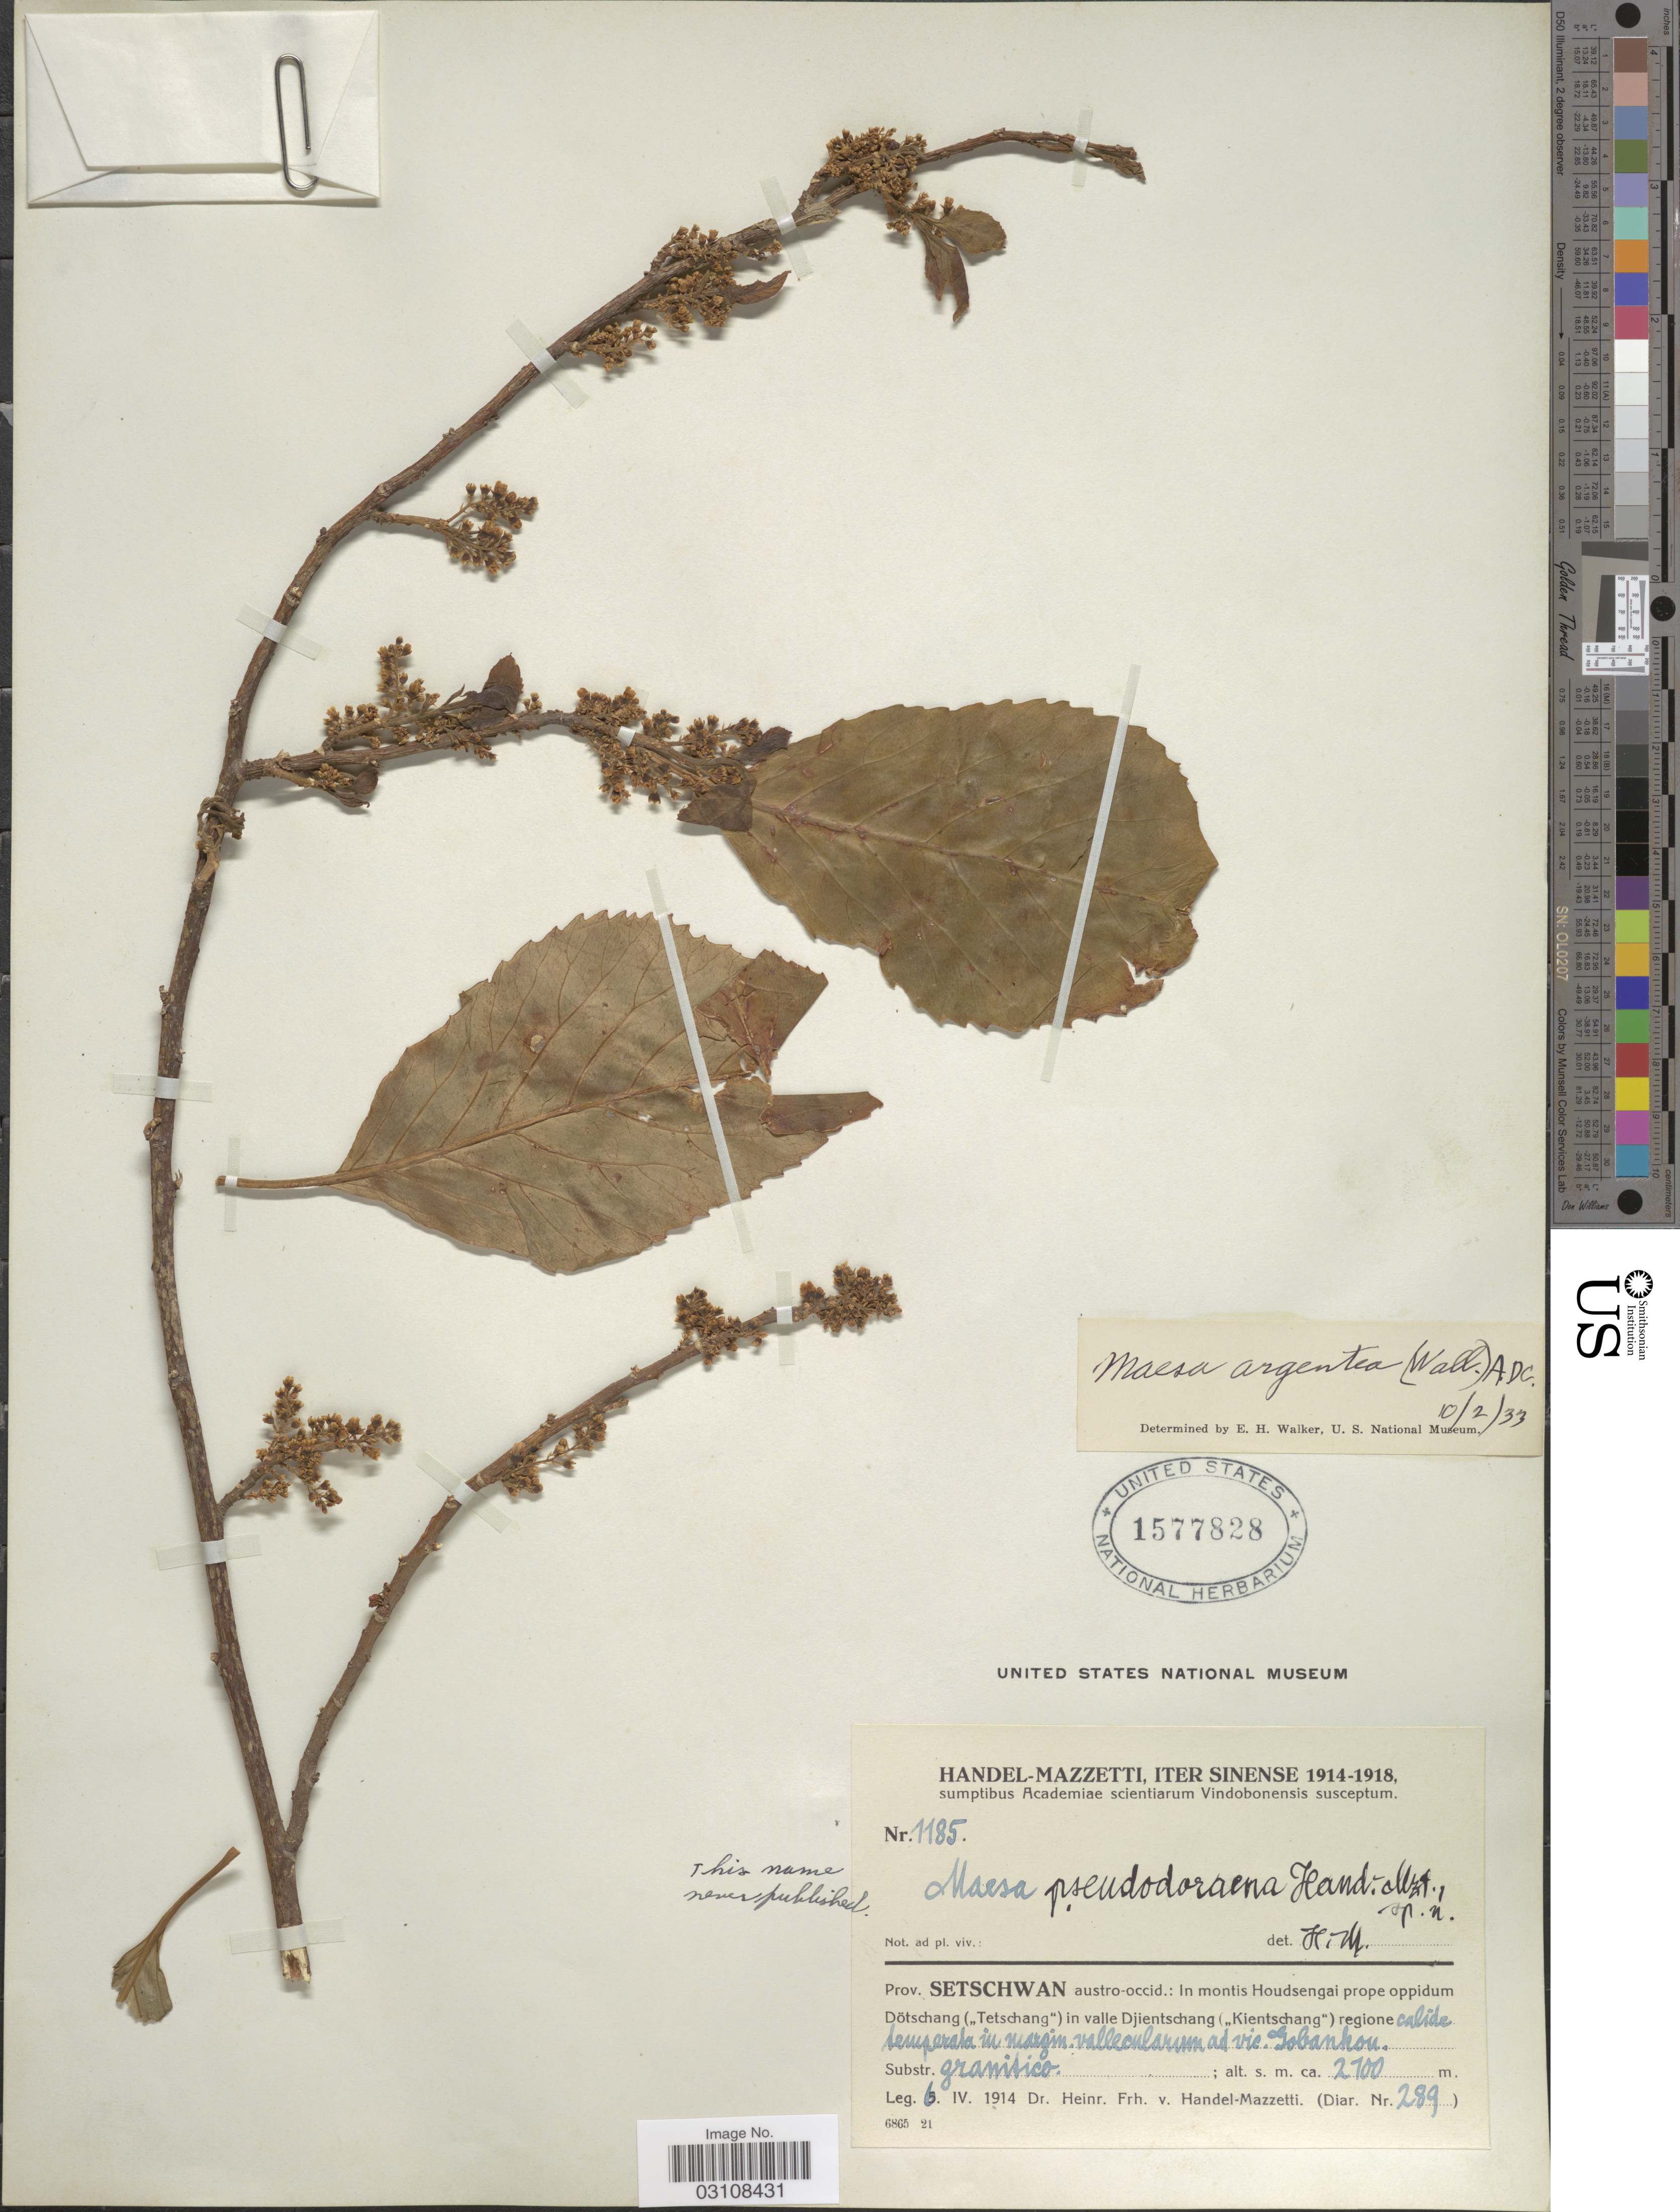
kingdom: Plantae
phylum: Tracheophyta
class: Magnoliopsida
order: Ericales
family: Primulaceae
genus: Maesa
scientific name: Maesa argentea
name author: Wall.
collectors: H. Handel-Mazzetti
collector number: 1185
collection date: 1914-04-06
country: China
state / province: Sichuan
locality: Prov. Setchwan austro-occid.: In montis Houdsengai prope oppidum Dötschang ("Tetschang') in valle Djientschang ("Kientschang') regione calide temprata in margin vallecularum ad vic Gobankou.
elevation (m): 2700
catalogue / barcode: US 1577828